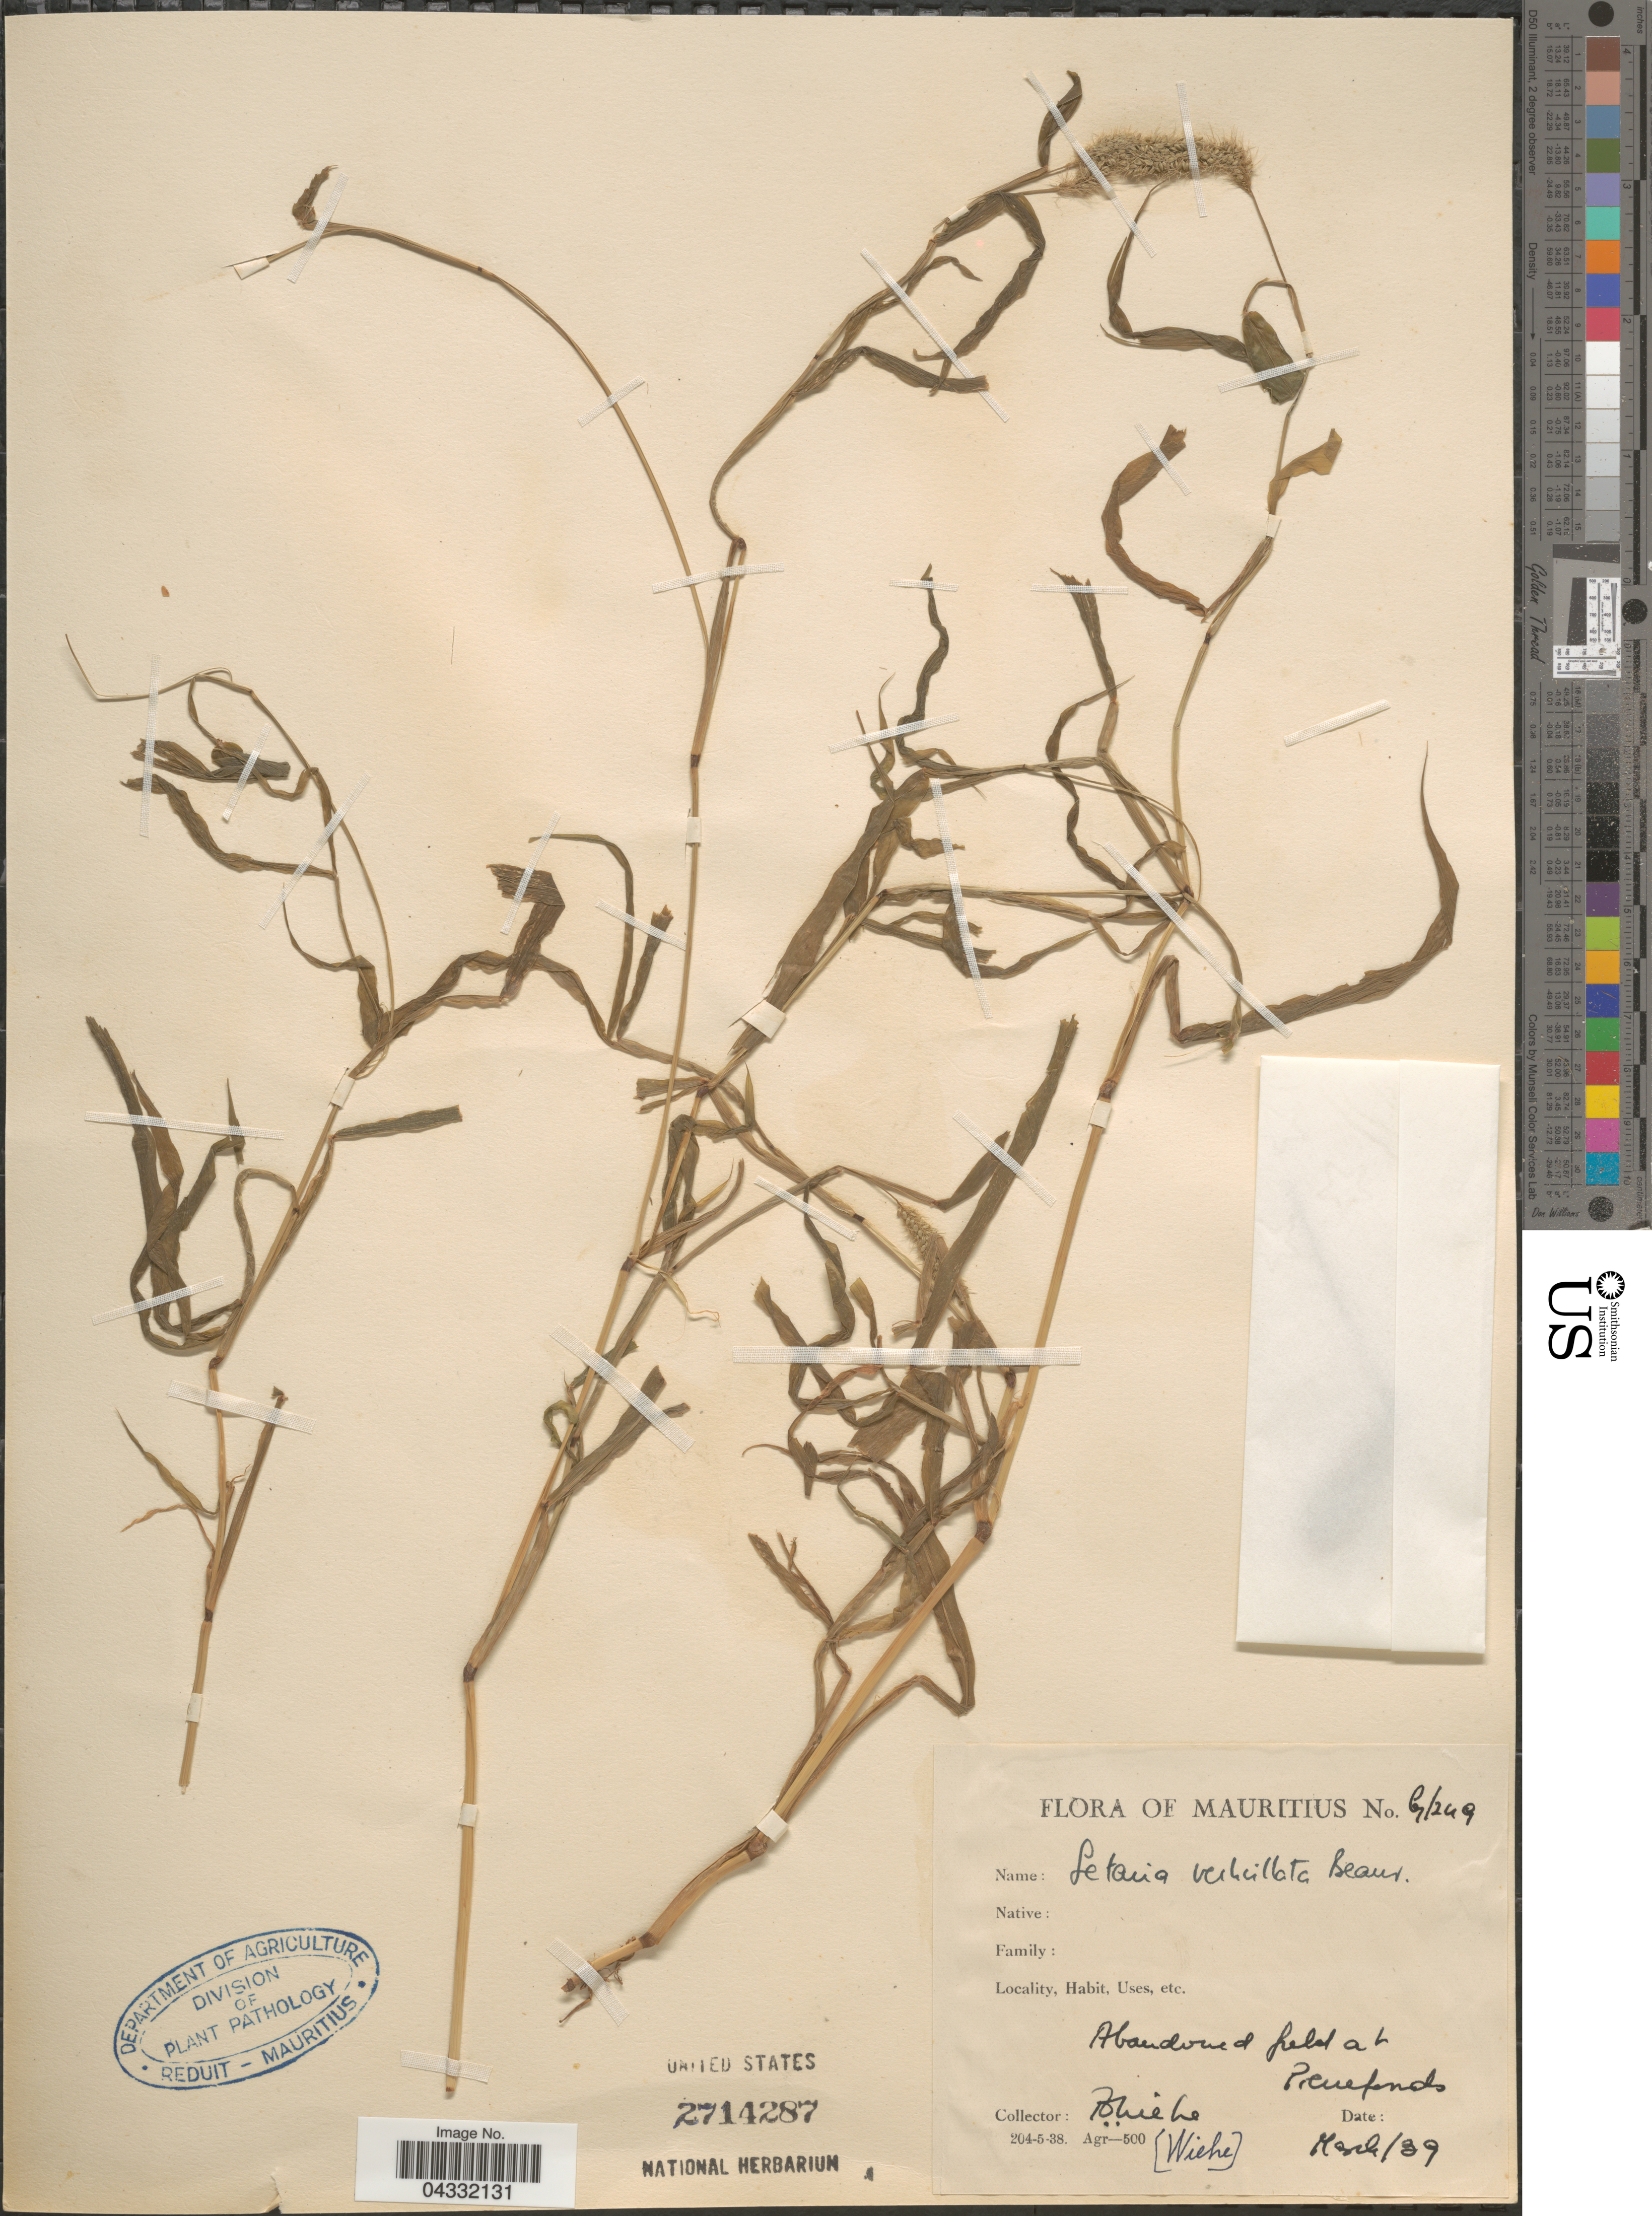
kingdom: Plantae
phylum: Tracheophyta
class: Liliopsida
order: Poales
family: Poaceae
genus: Setaria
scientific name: Setaria verticillata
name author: (L.) P. Beauv.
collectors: P. Wiehe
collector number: G/249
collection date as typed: Transcribed d/m/y: /3/39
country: Mauritius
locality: Abandoned field at Pierrefonds.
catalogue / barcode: US 2714287